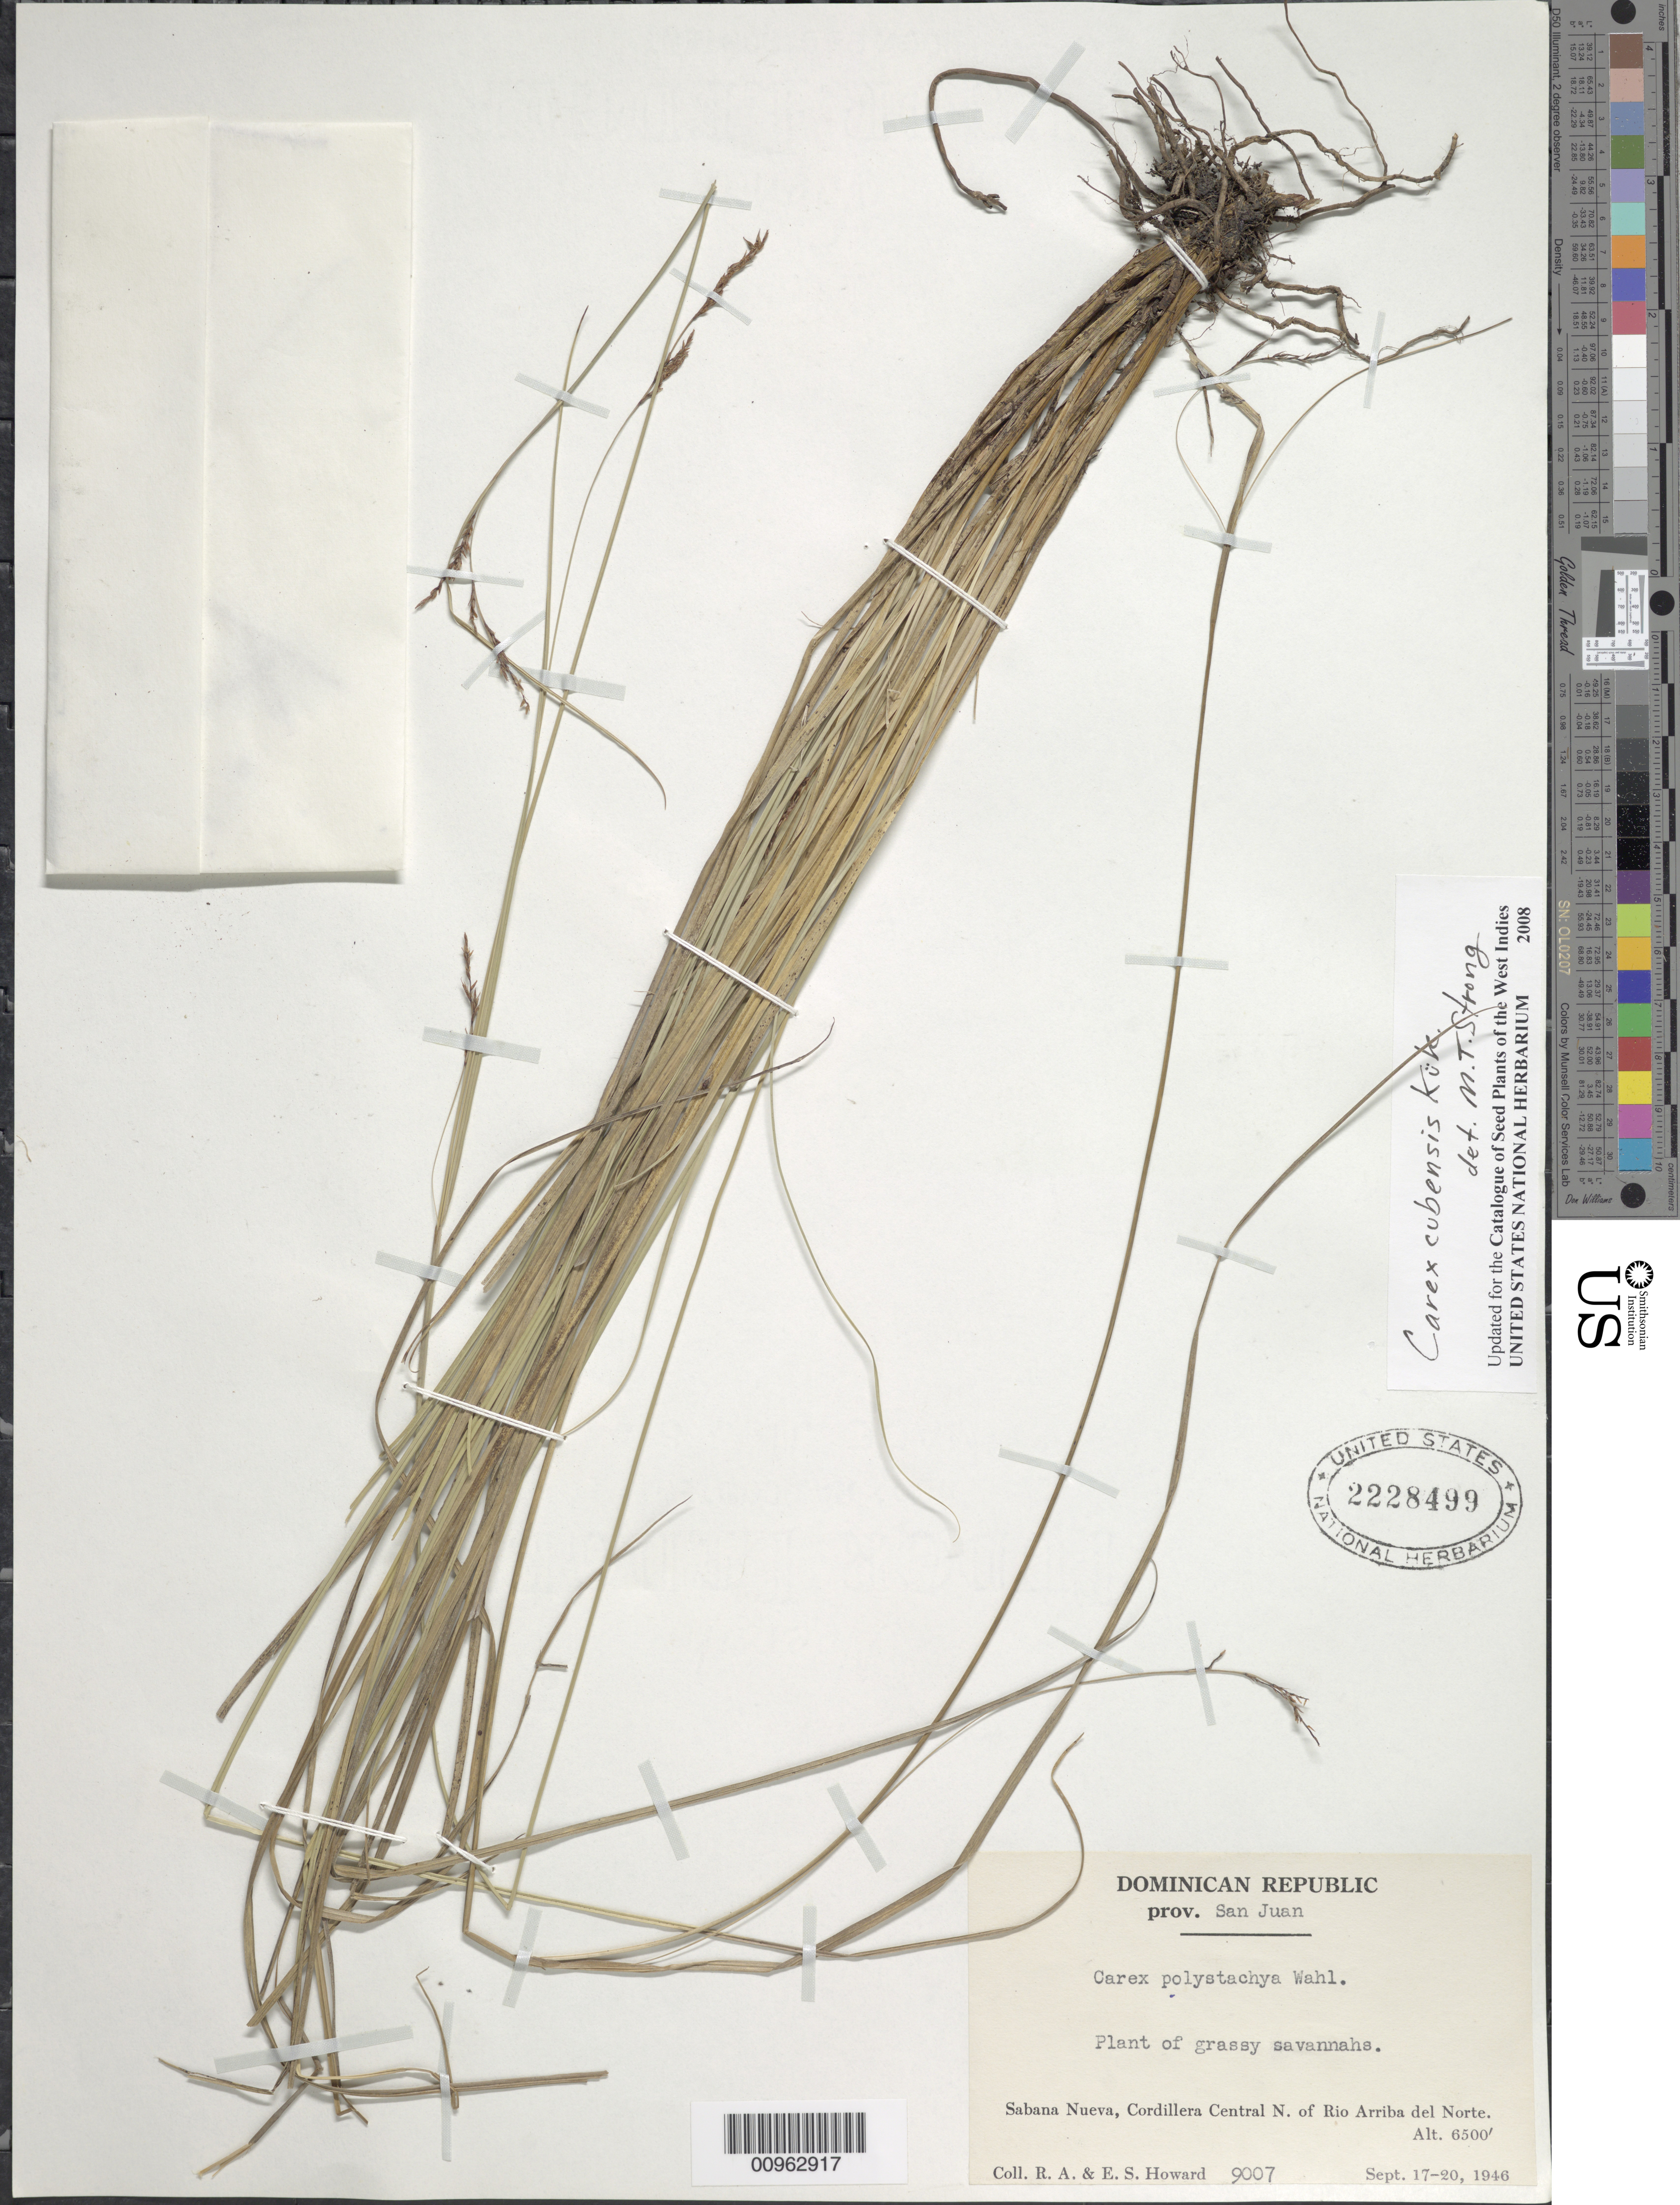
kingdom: Plantae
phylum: Tracheophyta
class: Liliopsida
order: Poales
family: Cyperaceae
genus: Carex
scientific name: Carex cubensis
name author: Kük.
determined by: Strong, M. T., (US), Smithsonian Institution - National Museum of Natural History (UNITED STATES)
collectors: R. A. Howard & E. S. Howard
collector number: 9007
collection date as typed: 17 Sep 1946 to 20 Sep 1946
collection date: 1946-09-17/1946-09-20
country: Dominican Republic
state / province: San Juan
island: Hispaniola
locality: Sabana Nueva, Cordillera Central N. of Rio Arriba del Norte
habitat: Grassy savannahs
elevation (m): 1981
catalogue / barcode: US 2228499